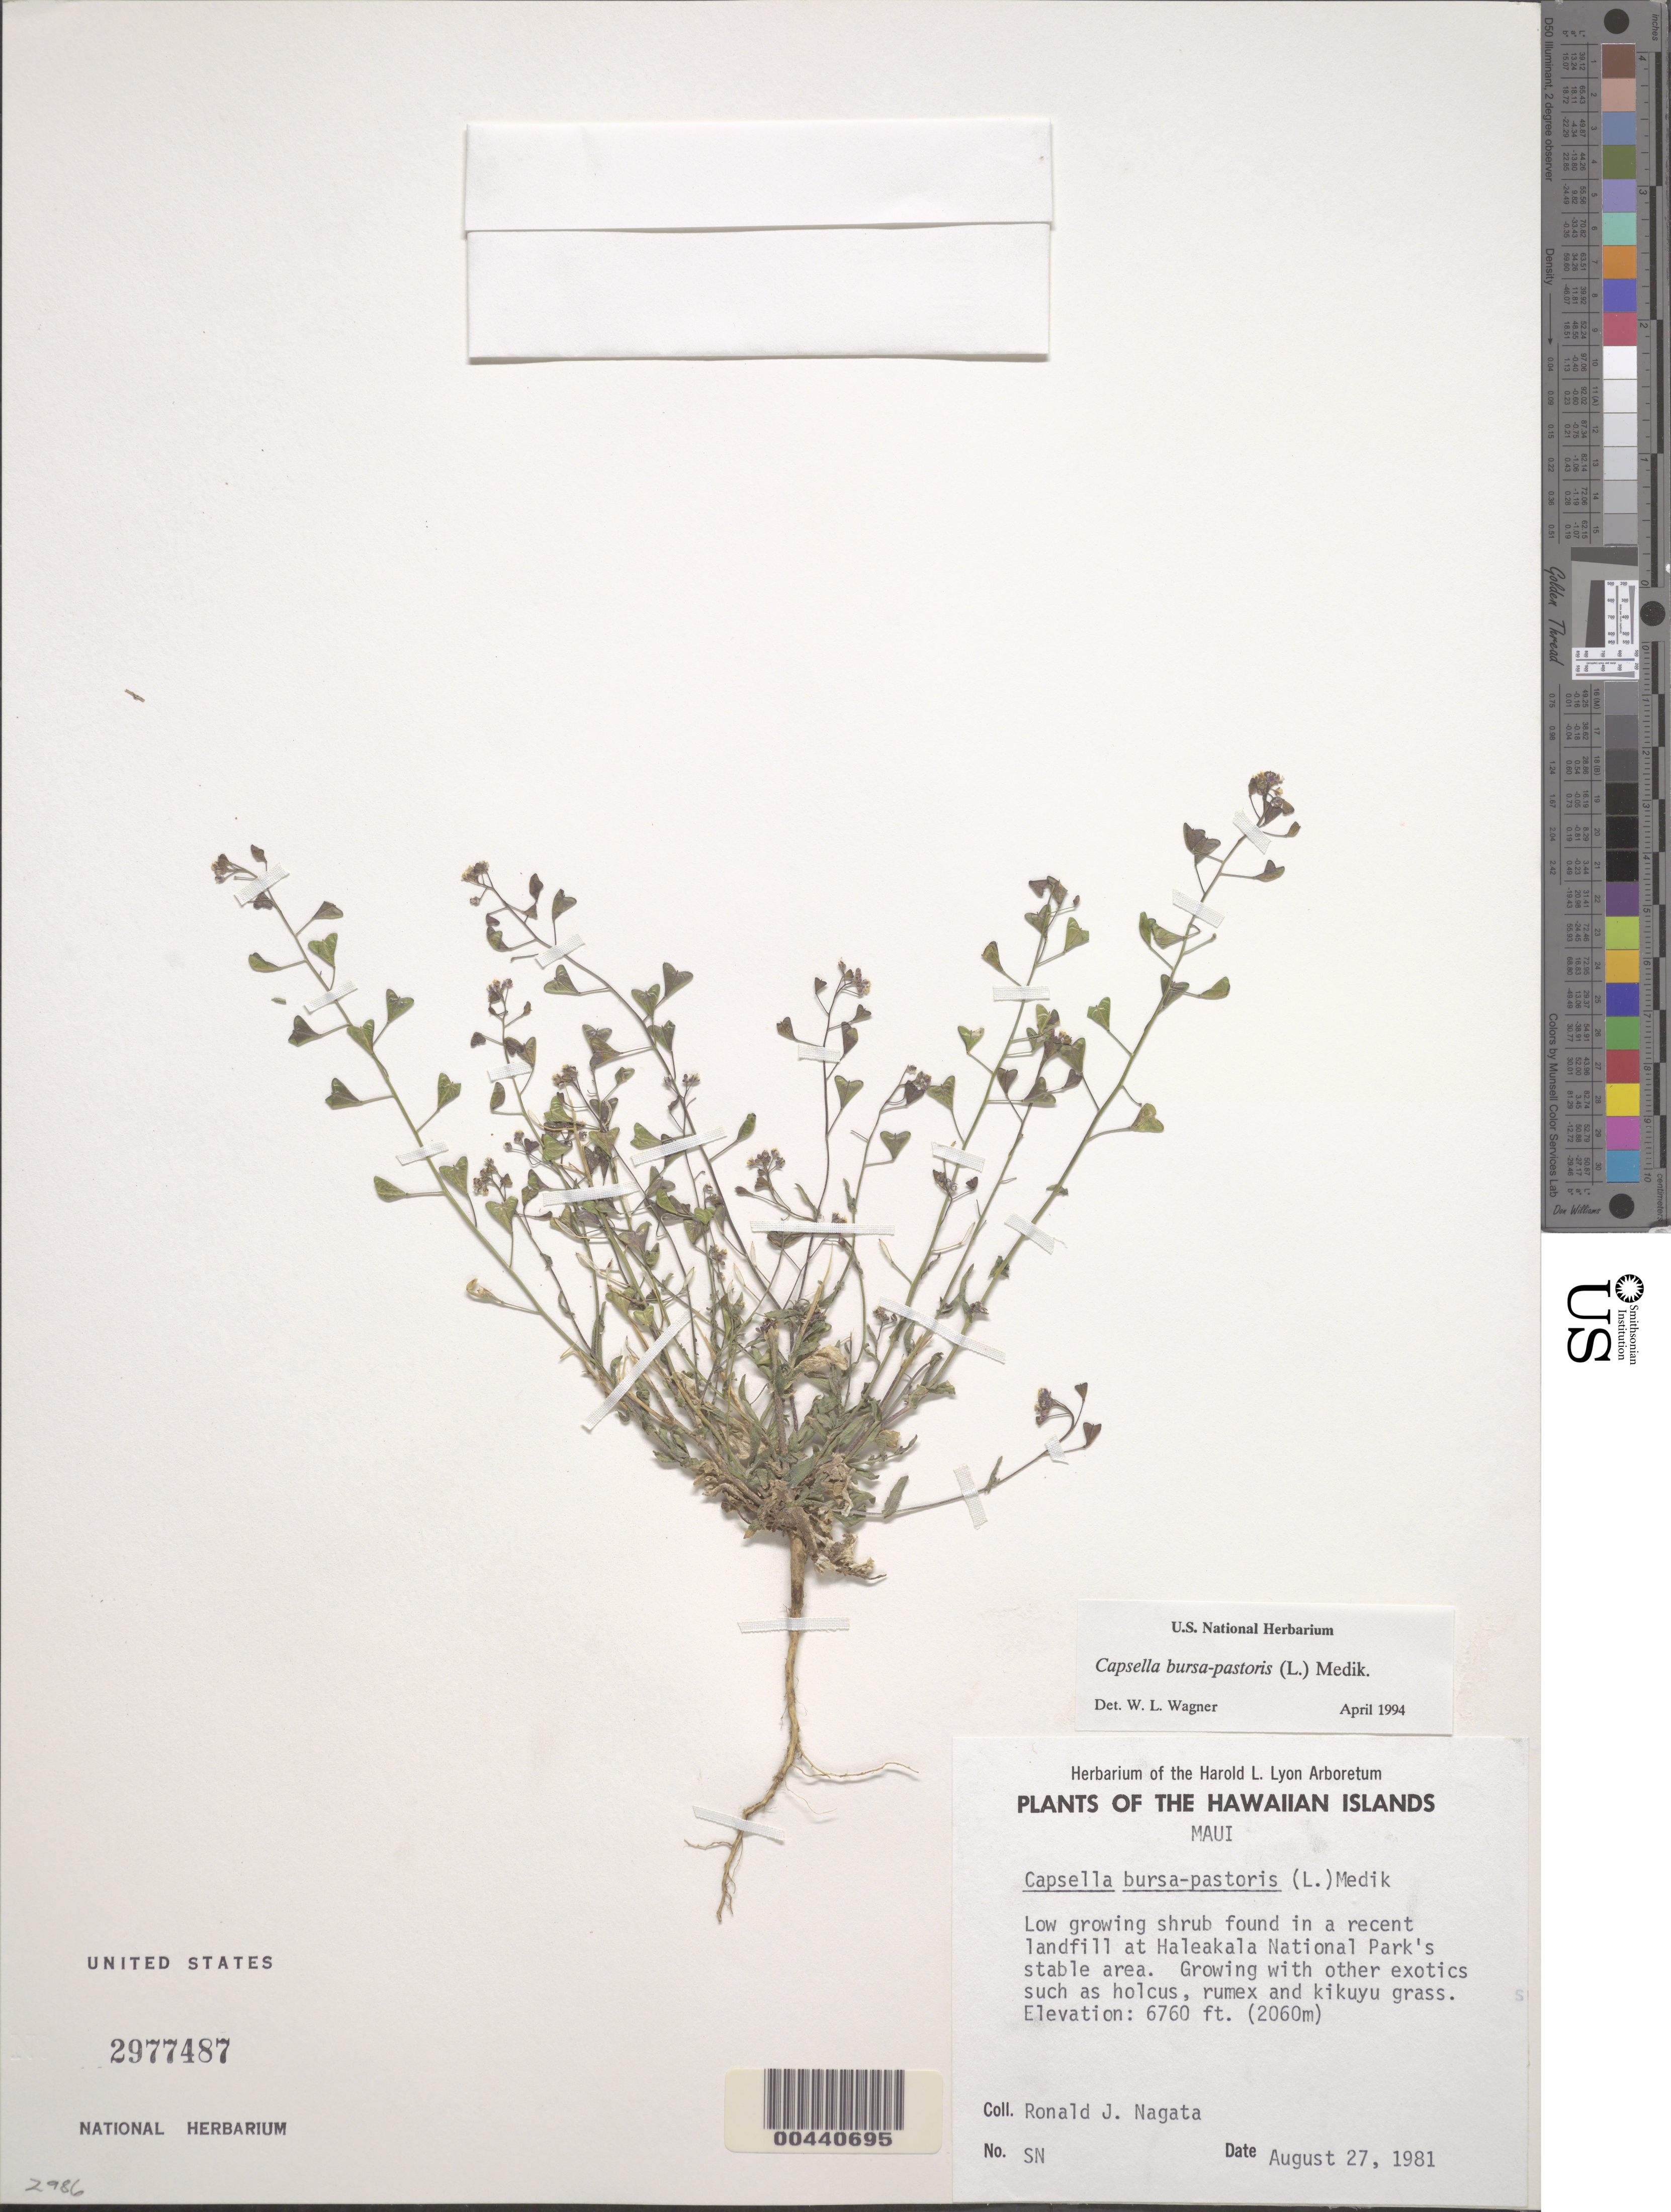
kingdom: Plantae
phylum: Tracheophyta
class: Magnoliopsida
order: Brassicales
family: Brassicaceae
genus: Capsella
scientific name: Capsella bursa-pastoris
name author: (L.) Medik.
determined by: Wagner, W. L., (BOT), Smithsonian Institution - National Museum of Natural History (UNITED STATES)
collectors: R. Nagata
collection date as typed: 27 Aug 1981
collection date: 1981-08-27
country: United States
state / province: Hawaii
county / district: Maui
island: Maui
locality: Found in a recent landfill at Haleakala National Park's stable area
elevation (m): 2060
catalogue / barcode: US 2977487